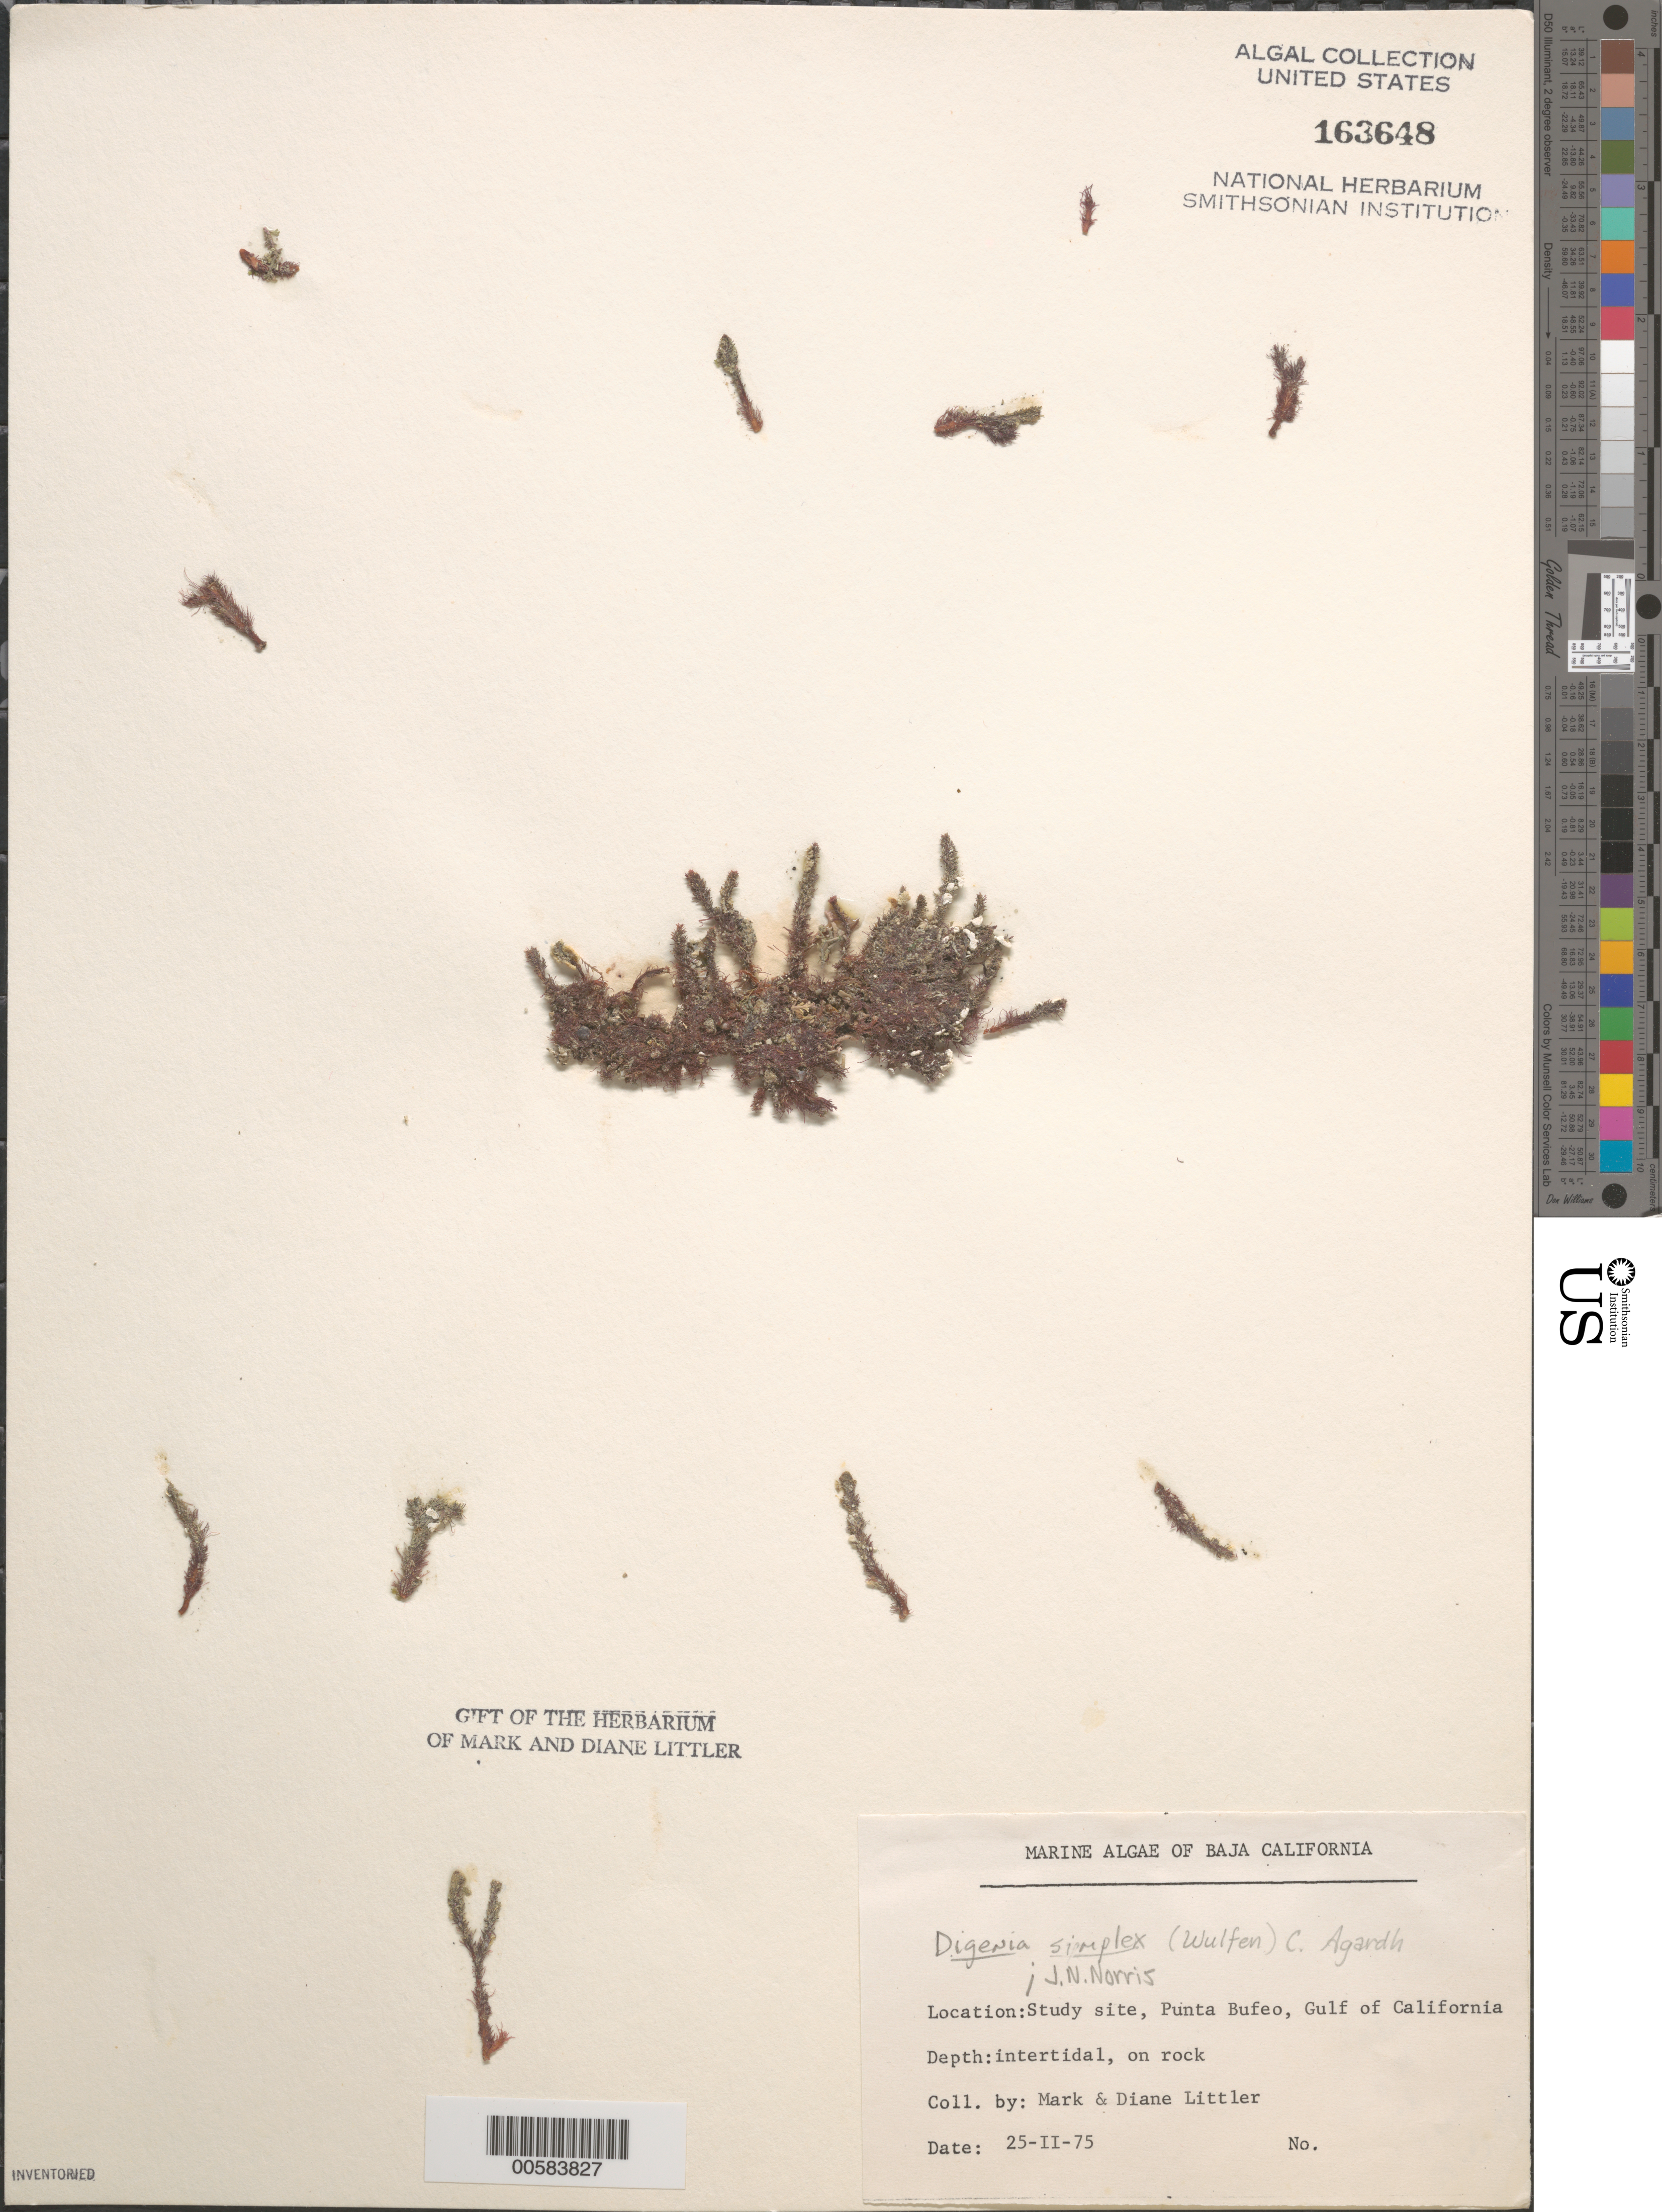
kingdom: Plantae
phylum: Rhodophyta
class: Florideophyceae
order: Ceramiales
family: Rhodomelaceae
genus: Digenea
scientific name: Digenea simplex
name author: (Wulfen) C. Agardh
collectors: M. M. Littler & D. S. Littler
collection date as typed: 24 Feb 1975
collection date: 1975-02-24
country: Mexico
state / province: Baja California Norte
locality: Punta Bufeo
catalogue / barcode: US 163648